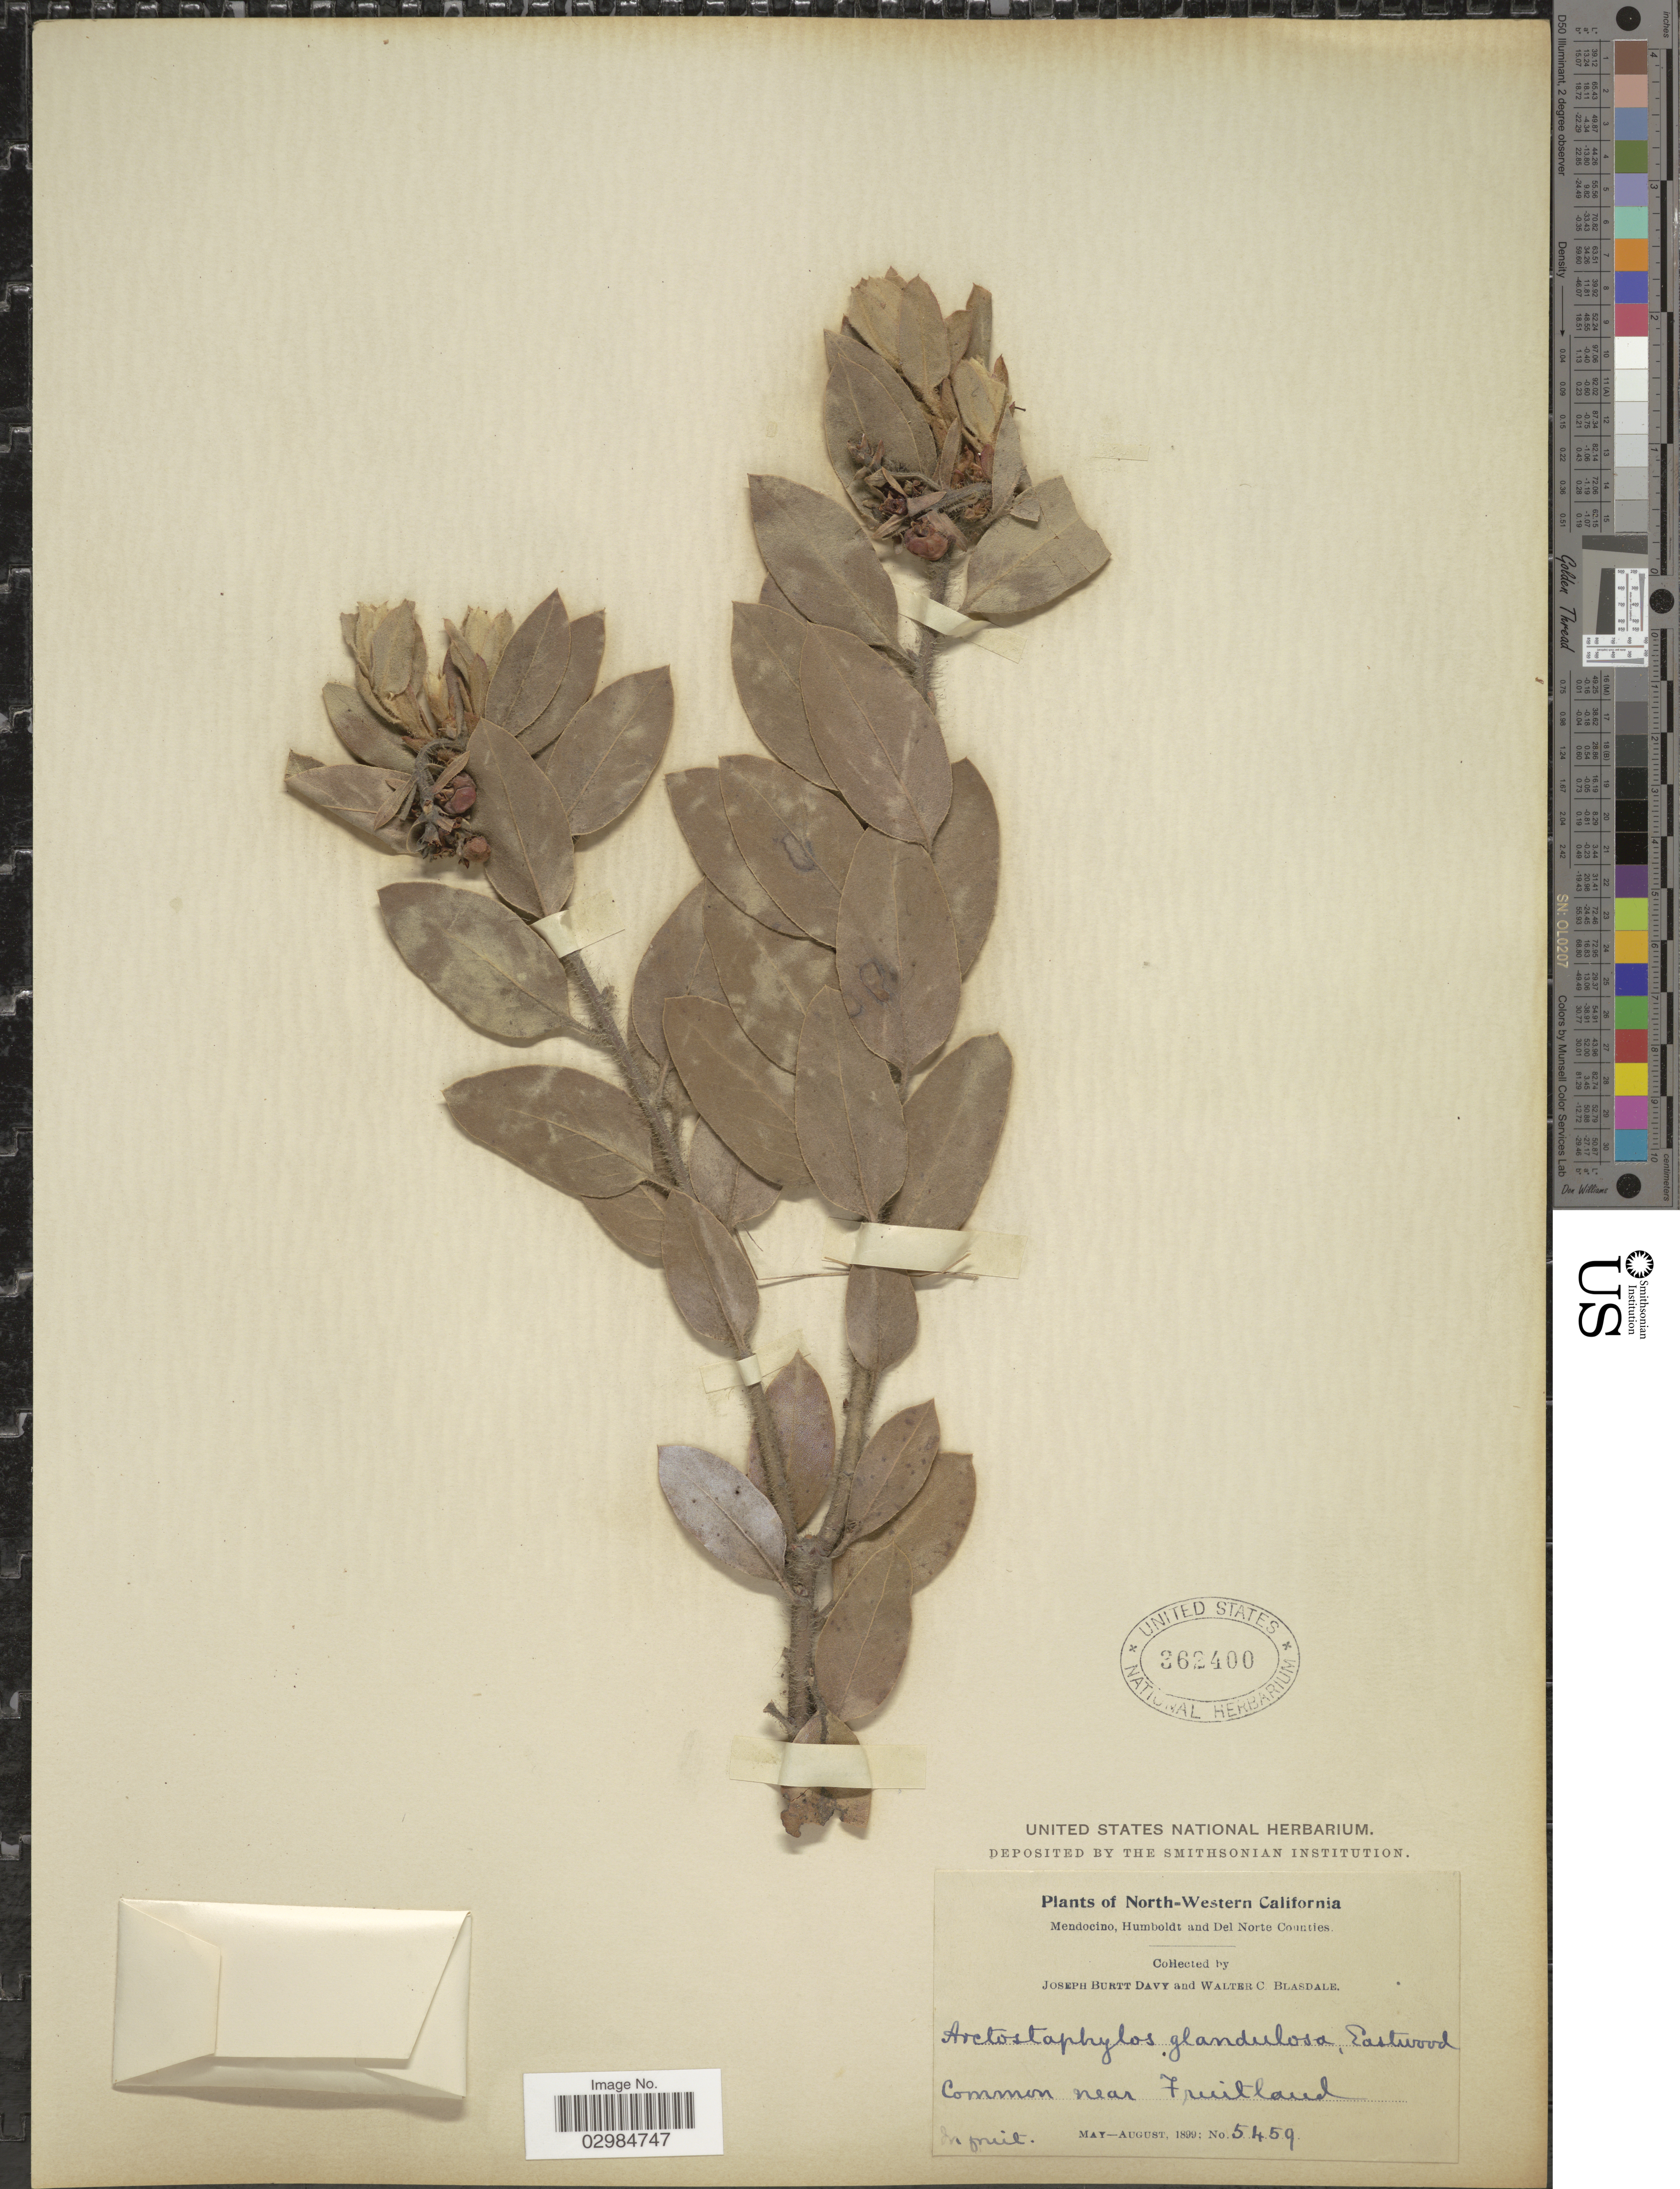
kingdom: Plantae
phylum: Tracheophyta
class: Magnoliopsida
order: Ericales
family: Ericaceae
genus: Arctostaphylos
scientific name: Arctostaphylos tomentosa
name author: (Pursh) Lindl.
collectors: J. Burtt Davy & W. Blasdale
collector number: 5459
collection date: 1899-05/1899-08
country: United States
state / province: California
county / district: Mendocino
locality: North-Western California. Mendocino, Humboldt and Del Norte Counties. Near Fruitland.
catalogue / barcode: US 362400